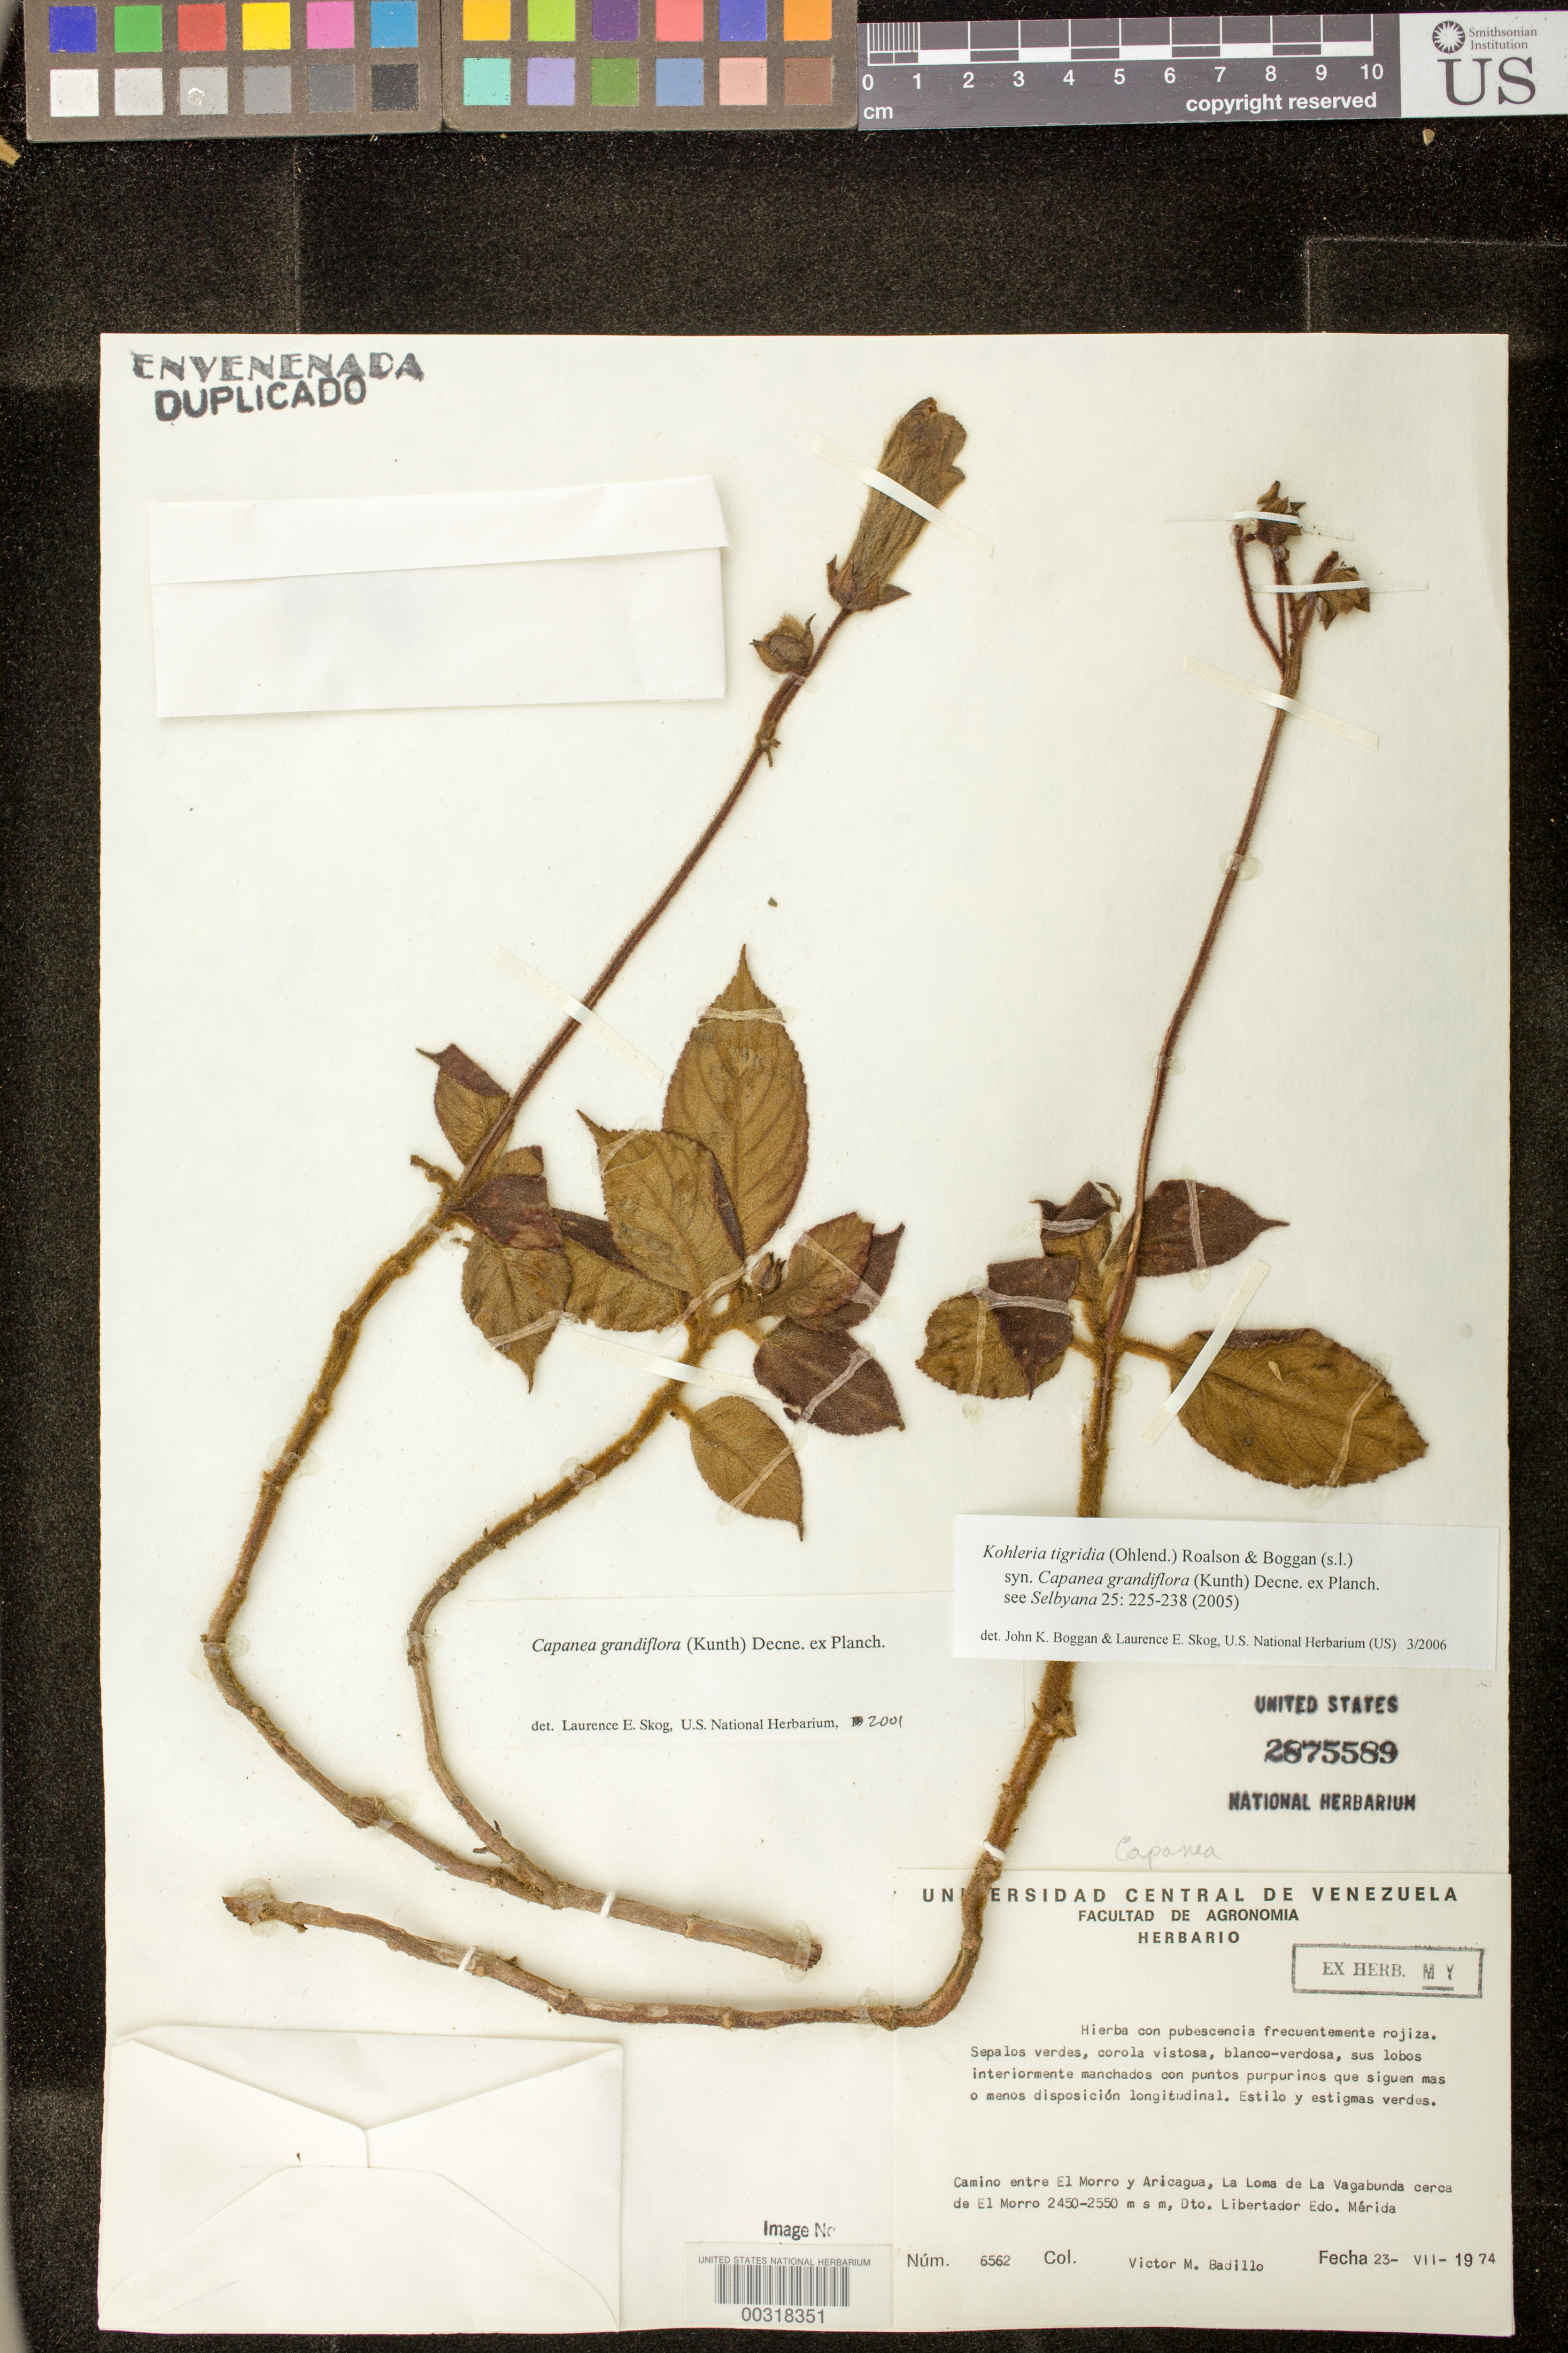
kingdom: Plantae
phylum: Tracheophyta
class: Magnoliopsida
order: Lamiales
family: Gesneriaceae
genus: Kohleria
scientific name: Kohleria tigridia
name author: (Ohlend.) Roalson & Boggan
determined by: Boggan, J. K.; Skog, L. E.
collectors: V. Badillo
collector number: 6562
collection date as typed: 23 Jul 1974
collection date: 1974-07-23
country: Venezuela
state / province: Mérida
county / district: Libertador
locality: Camino entre El Morro y Aricagua, La Loma de La Vagabunda cerca de El Morro, Dto. Libertador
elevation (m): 2450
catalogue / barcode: US 2875589